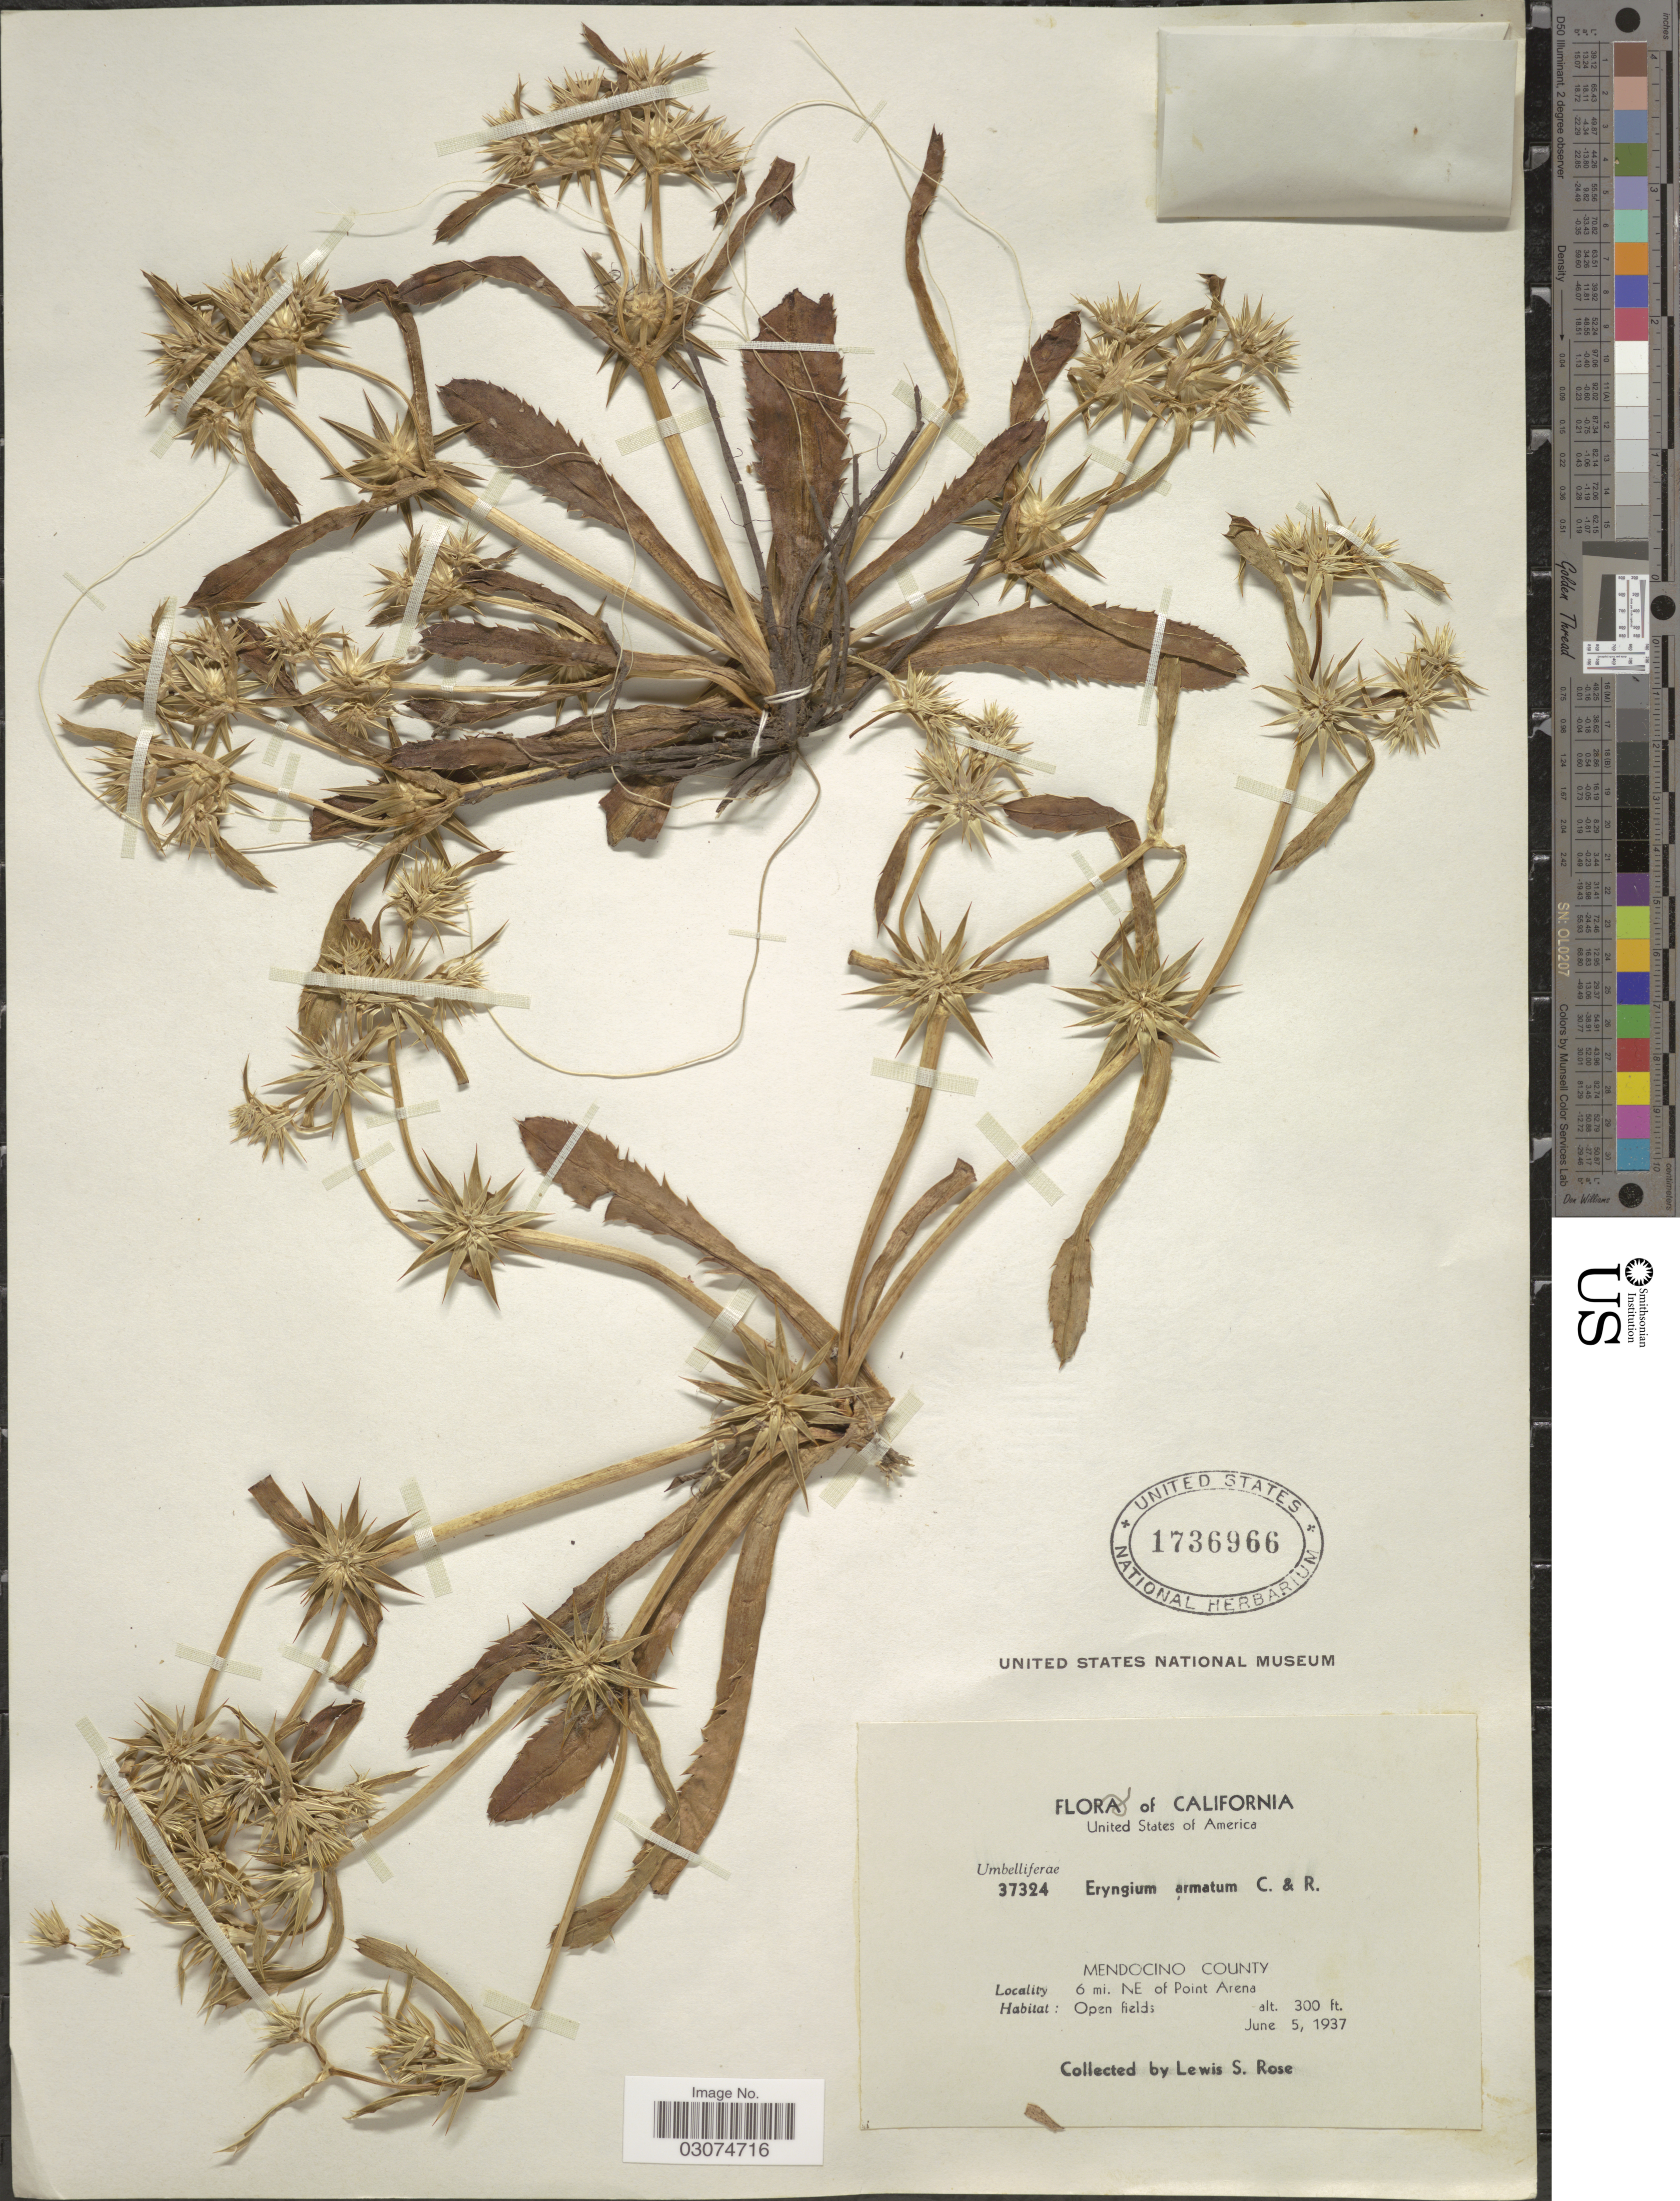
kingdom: Plantae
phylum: Tracheophyta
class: Magnoliopsida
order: Apiales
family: Apiaceae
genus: Eryngium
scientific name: Eryngium armatum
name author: (S. Watson) J.M. Coult. & Rose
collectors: L. S. Rose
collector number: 37324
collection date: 1937-06-05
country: United States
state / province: California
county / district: Mendocino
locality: Mendocino County. 6 mi. NE of Arena.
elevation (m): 91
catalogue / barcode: US 1736966